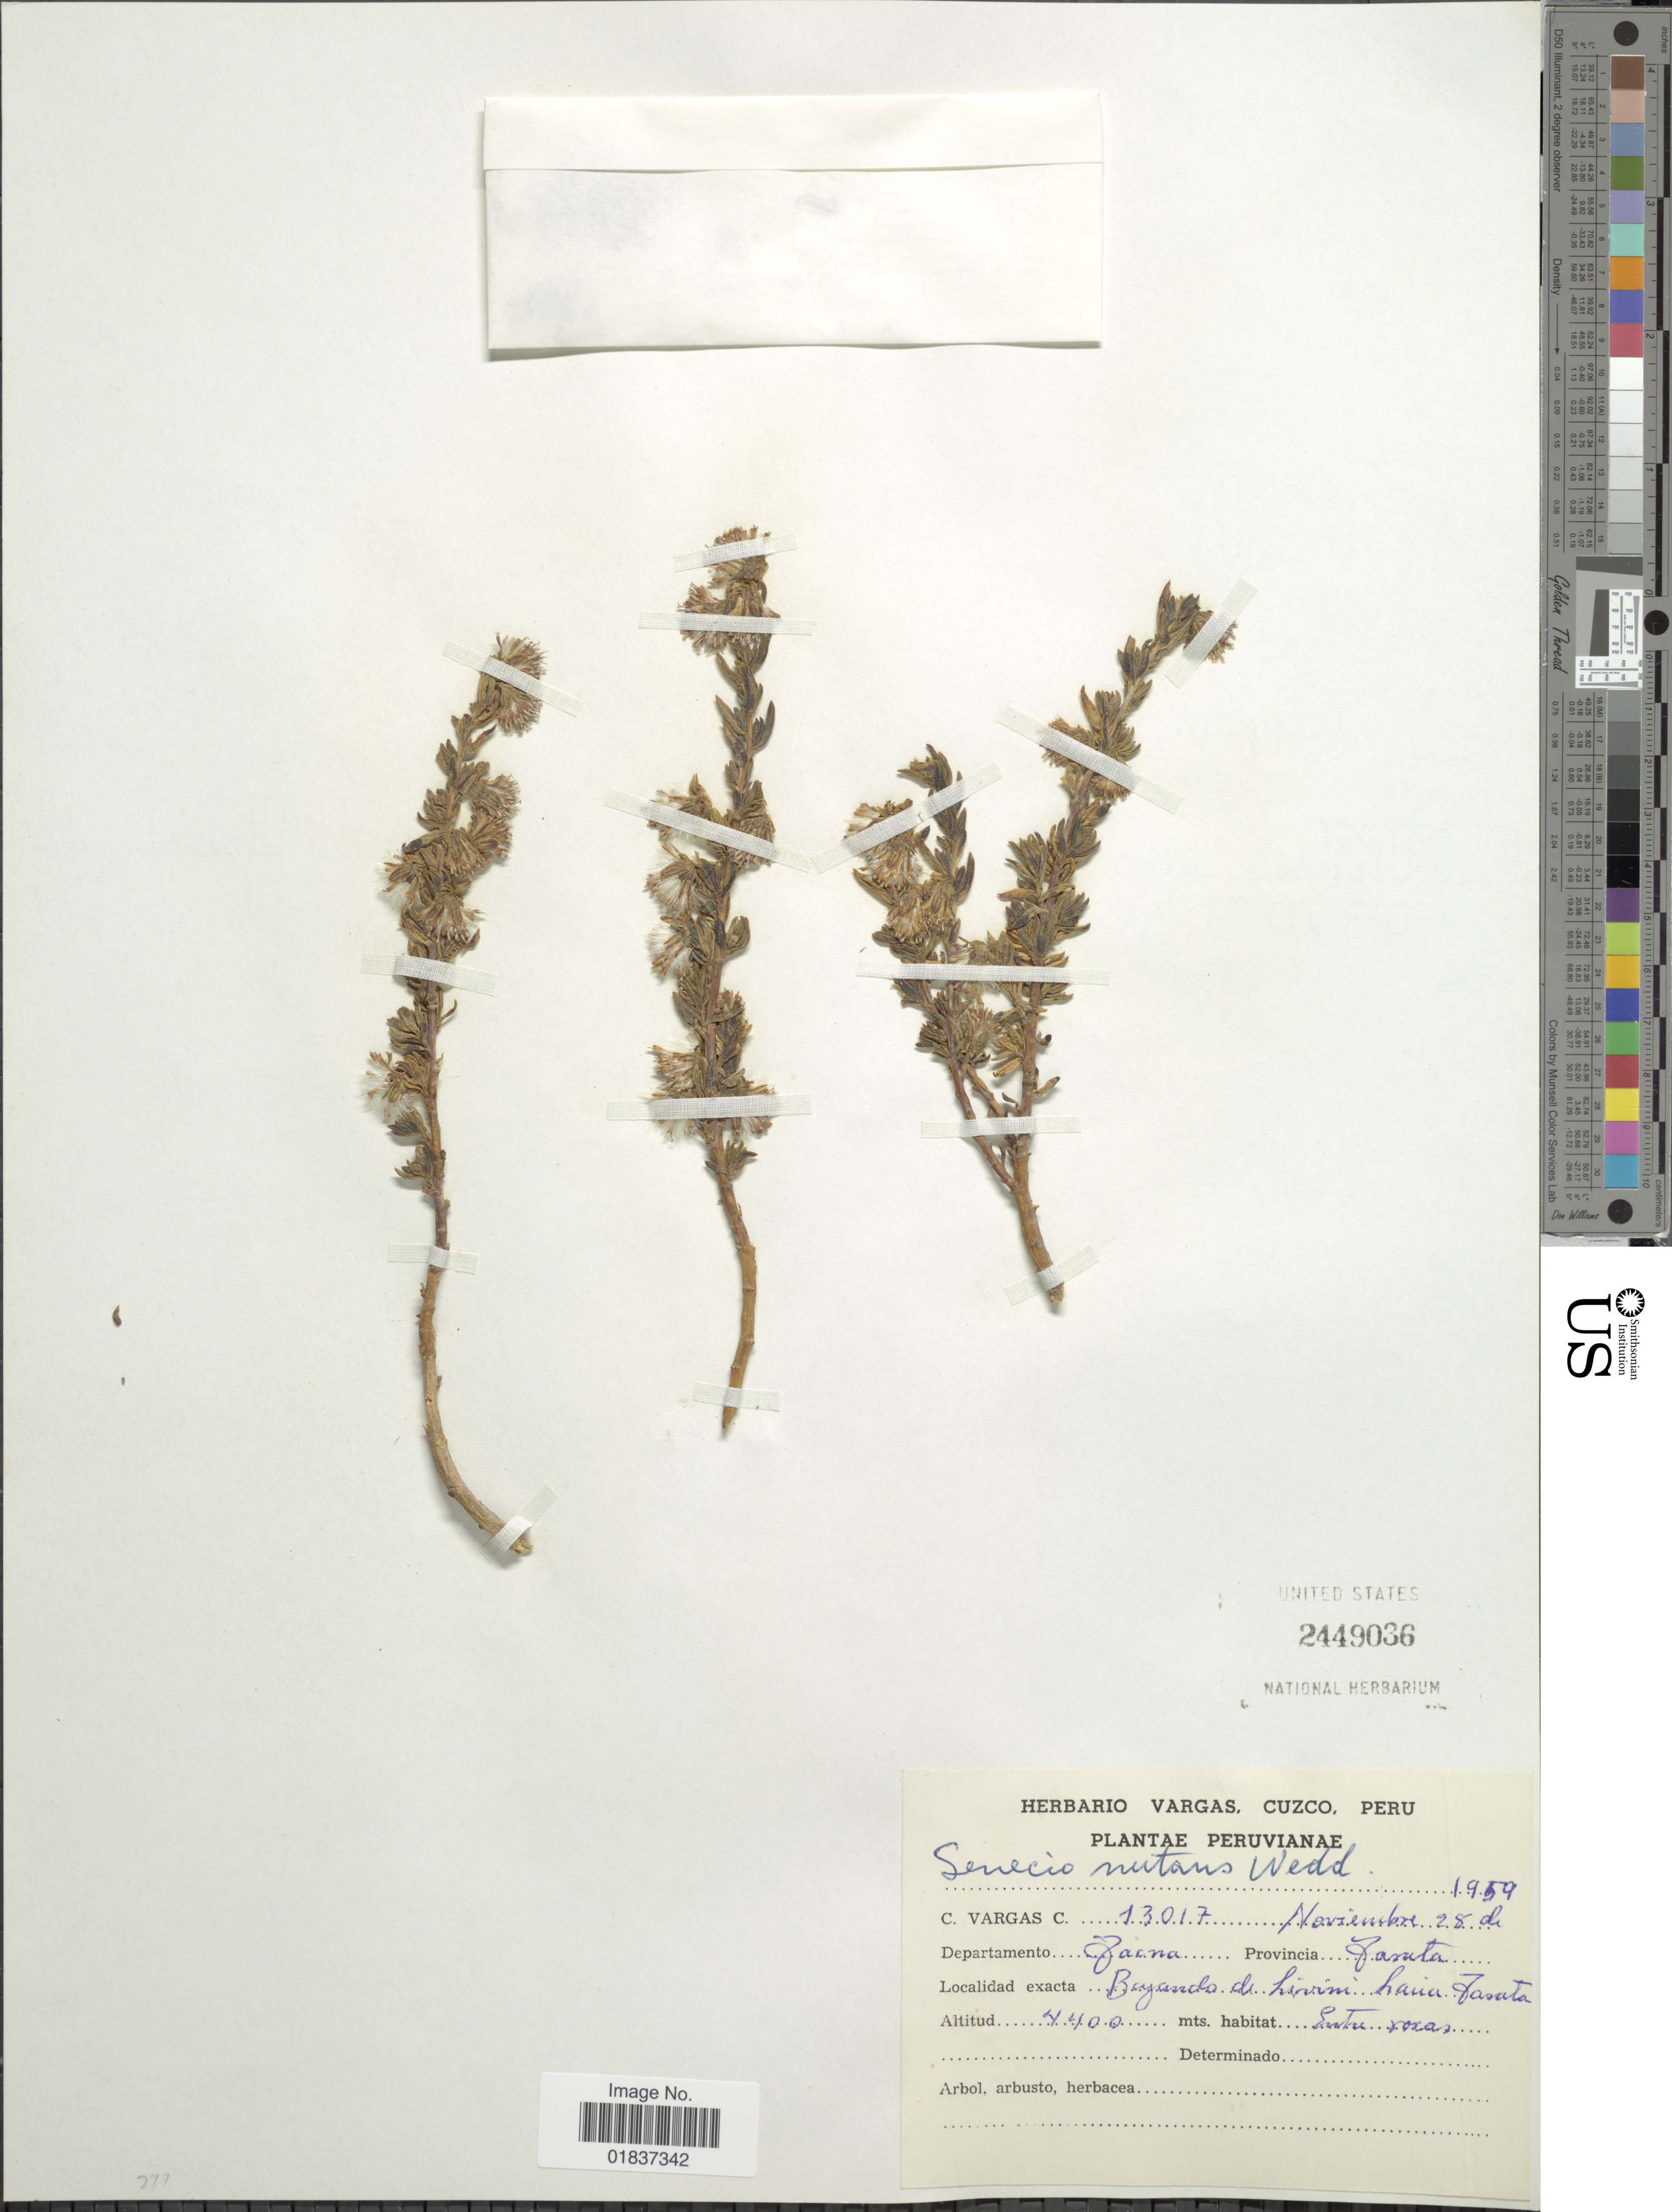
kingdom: Plantae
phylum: Tracheophyta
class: Magnoliopsida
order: Asterales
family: Asteraceae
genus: Senecio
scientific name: Senecio rufescens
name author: DC.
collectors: C. Vargas Calderón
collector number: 13017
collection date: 1959-11-28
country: Peru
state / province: Tacna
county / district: Tarata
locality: Bajando de Livim hacia Tarata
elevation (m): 4400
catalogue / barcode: US 2449036